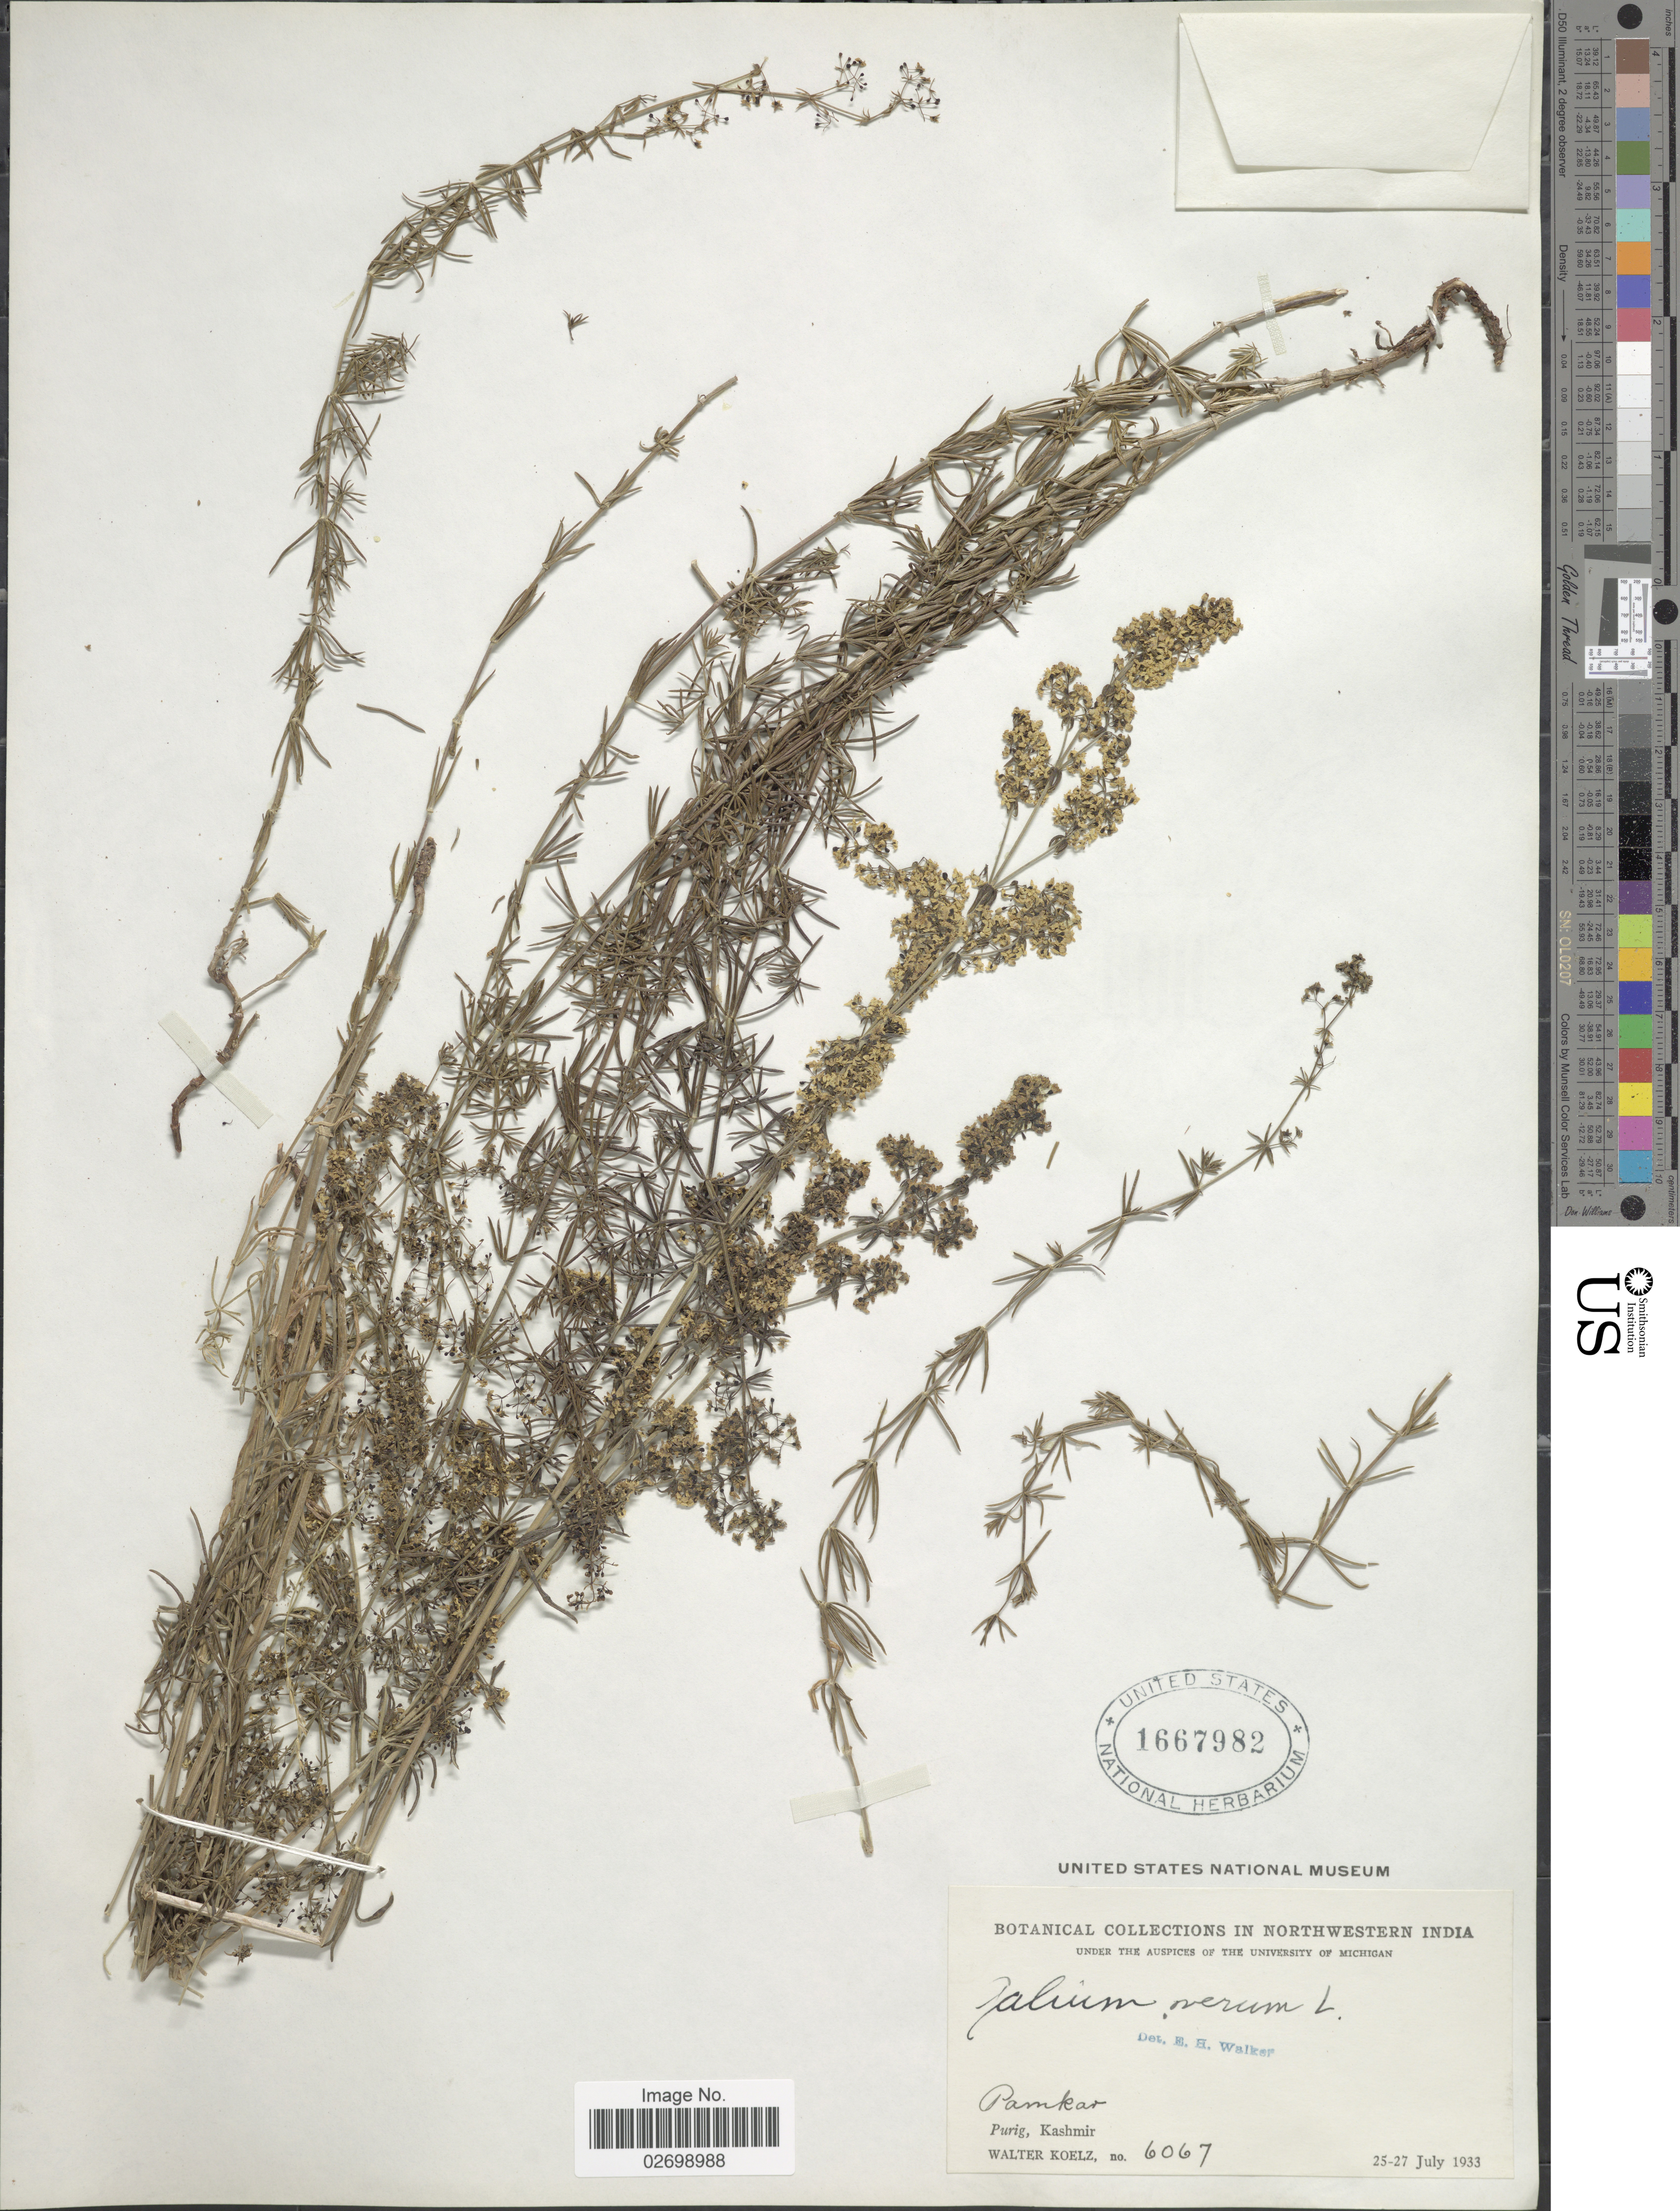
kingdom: Plantae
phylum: Tracheophyta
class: Magnoliopsida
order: Gentianales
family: Rubiaceae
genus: Galium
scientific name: Galium verum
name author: L.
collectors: W. N. Koelz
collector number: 6067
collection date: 1933-07-25/1933-07-27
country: India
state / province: Jammu and Kashmir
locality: Northwestern India. Pamkar. Purig, Kashmir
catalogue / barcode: US 1667982